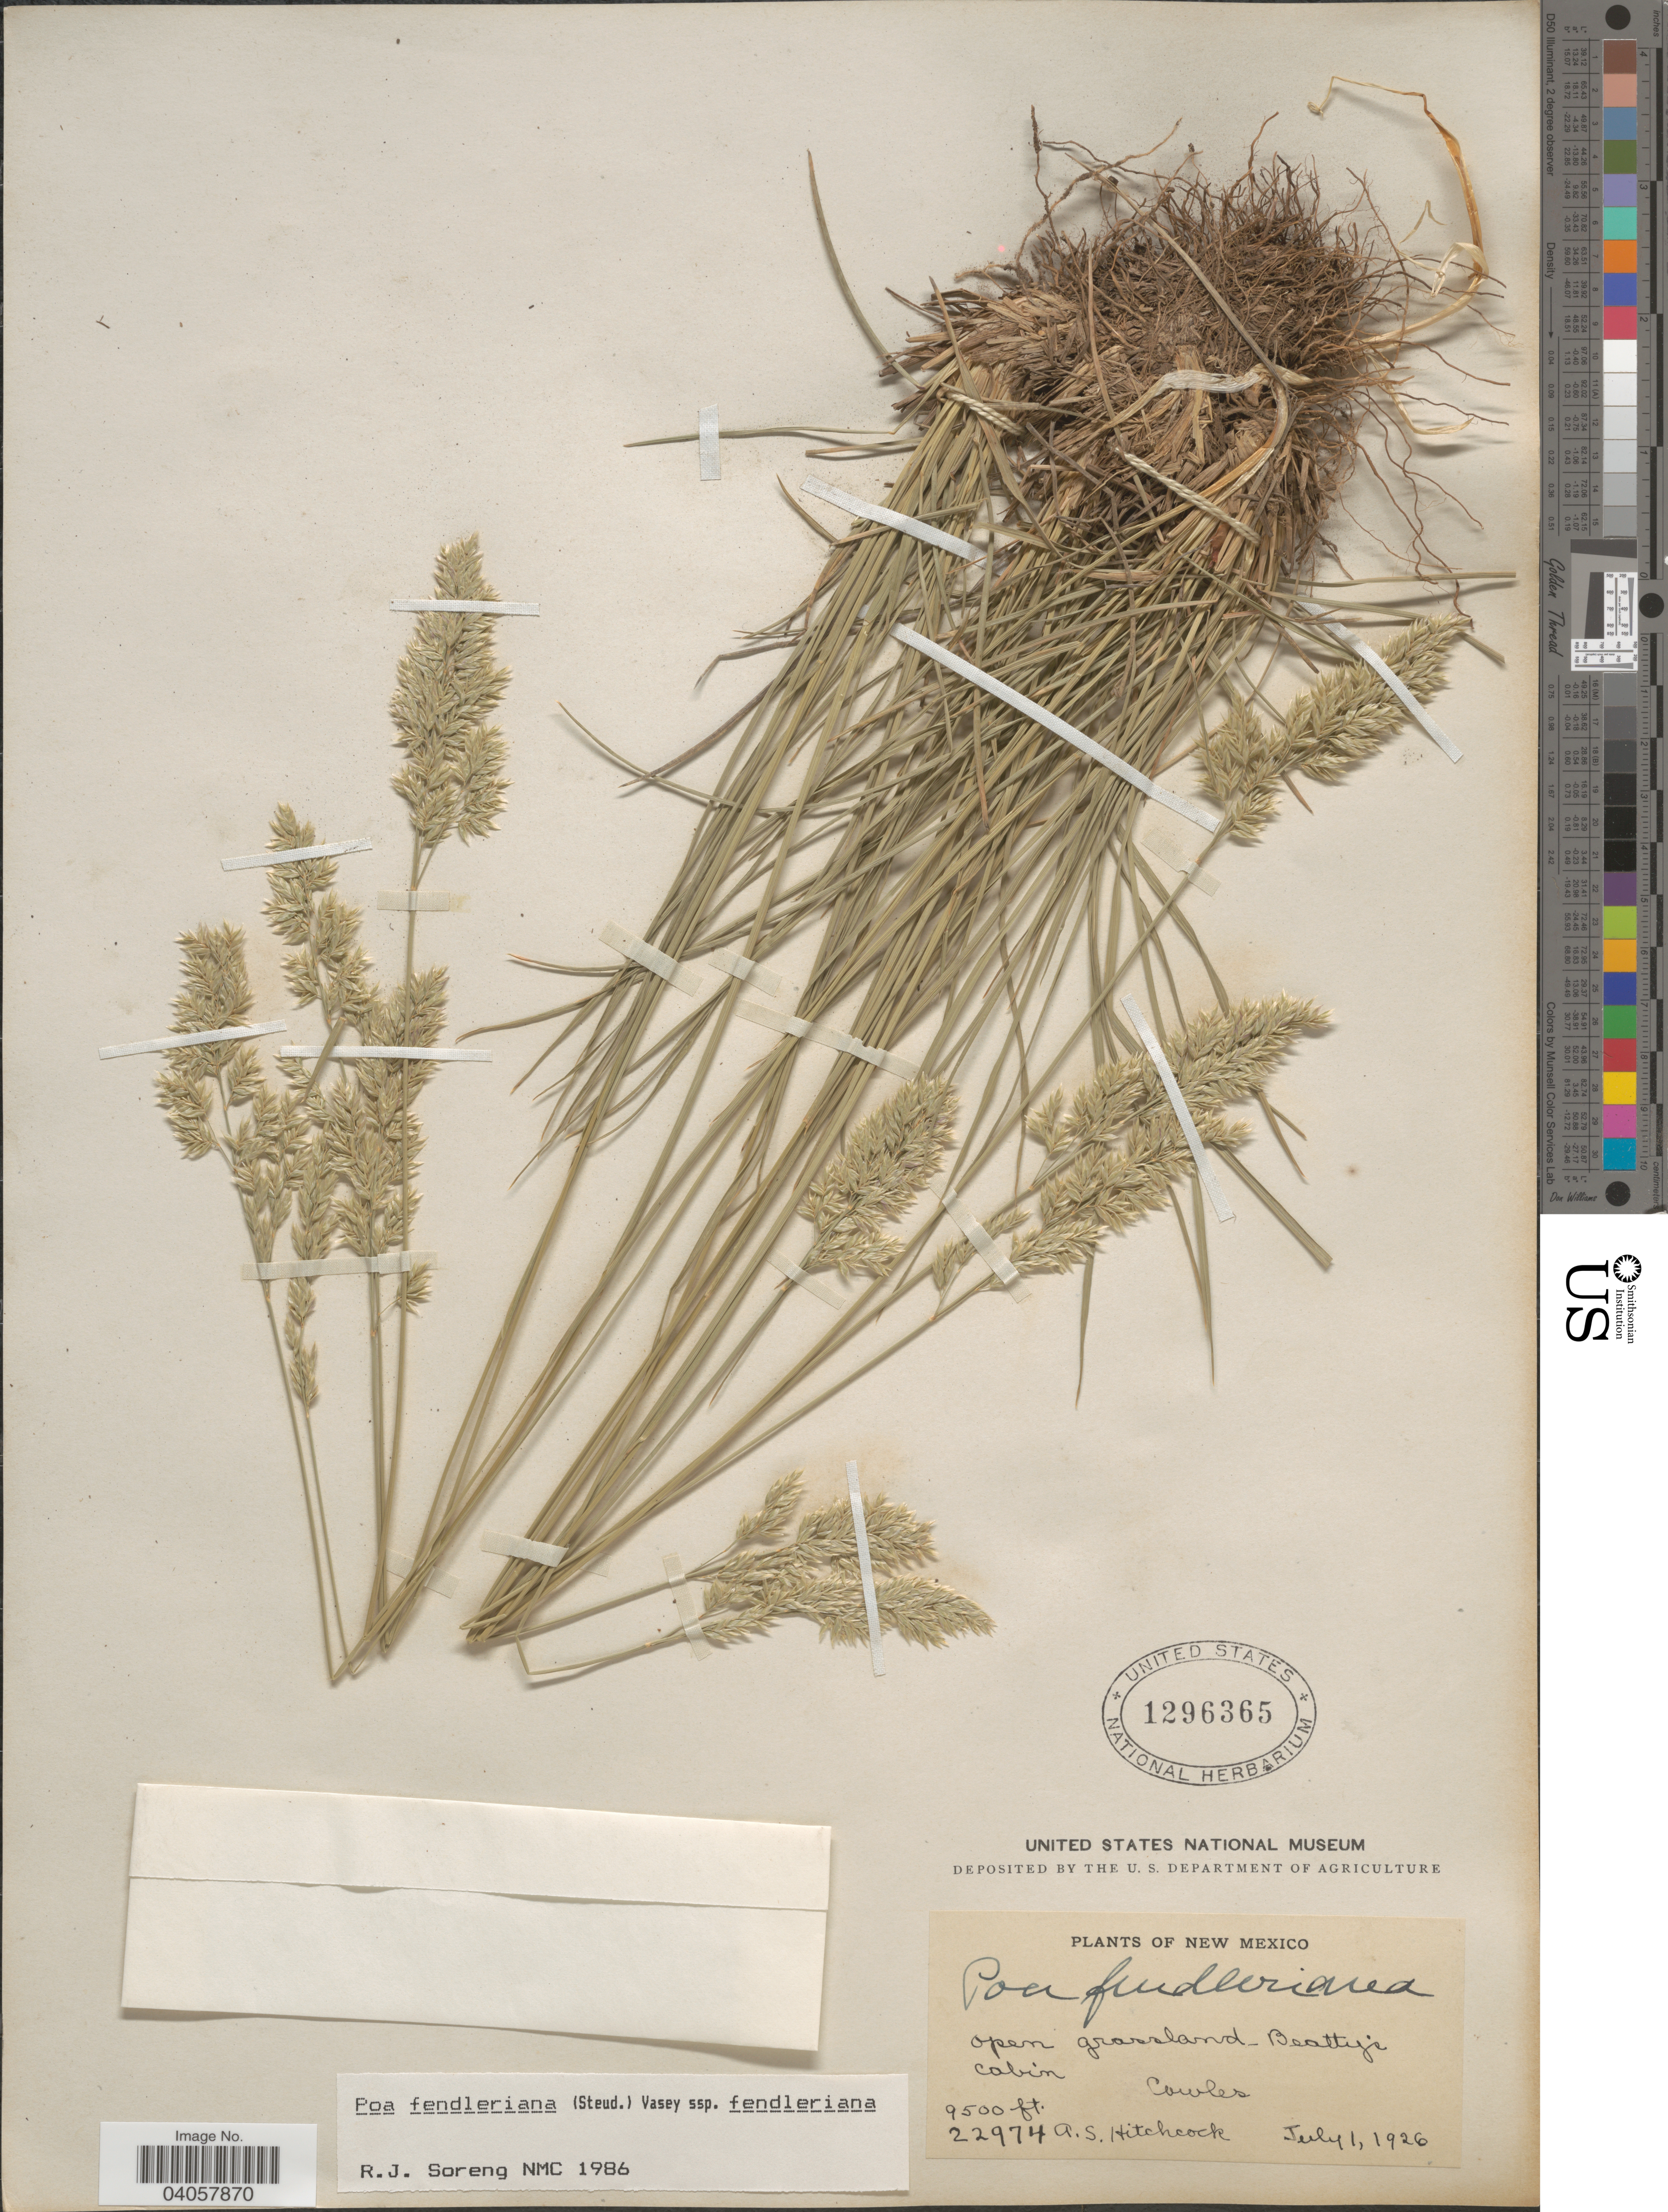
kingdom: Plantae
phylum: Tracheophyta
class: Liliopsida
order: Poales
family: Poaceae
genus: Poa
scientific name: Poa fendleriana subsp. fendleriana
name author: (Steud.) Vasey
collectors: A. S. Hitchcock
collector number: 22974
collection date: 1926-07-01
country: United States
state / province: New Mexico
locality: Open grassland. Beatty's Cabin. Cowles.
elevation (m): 2896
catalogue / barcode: US 1296365